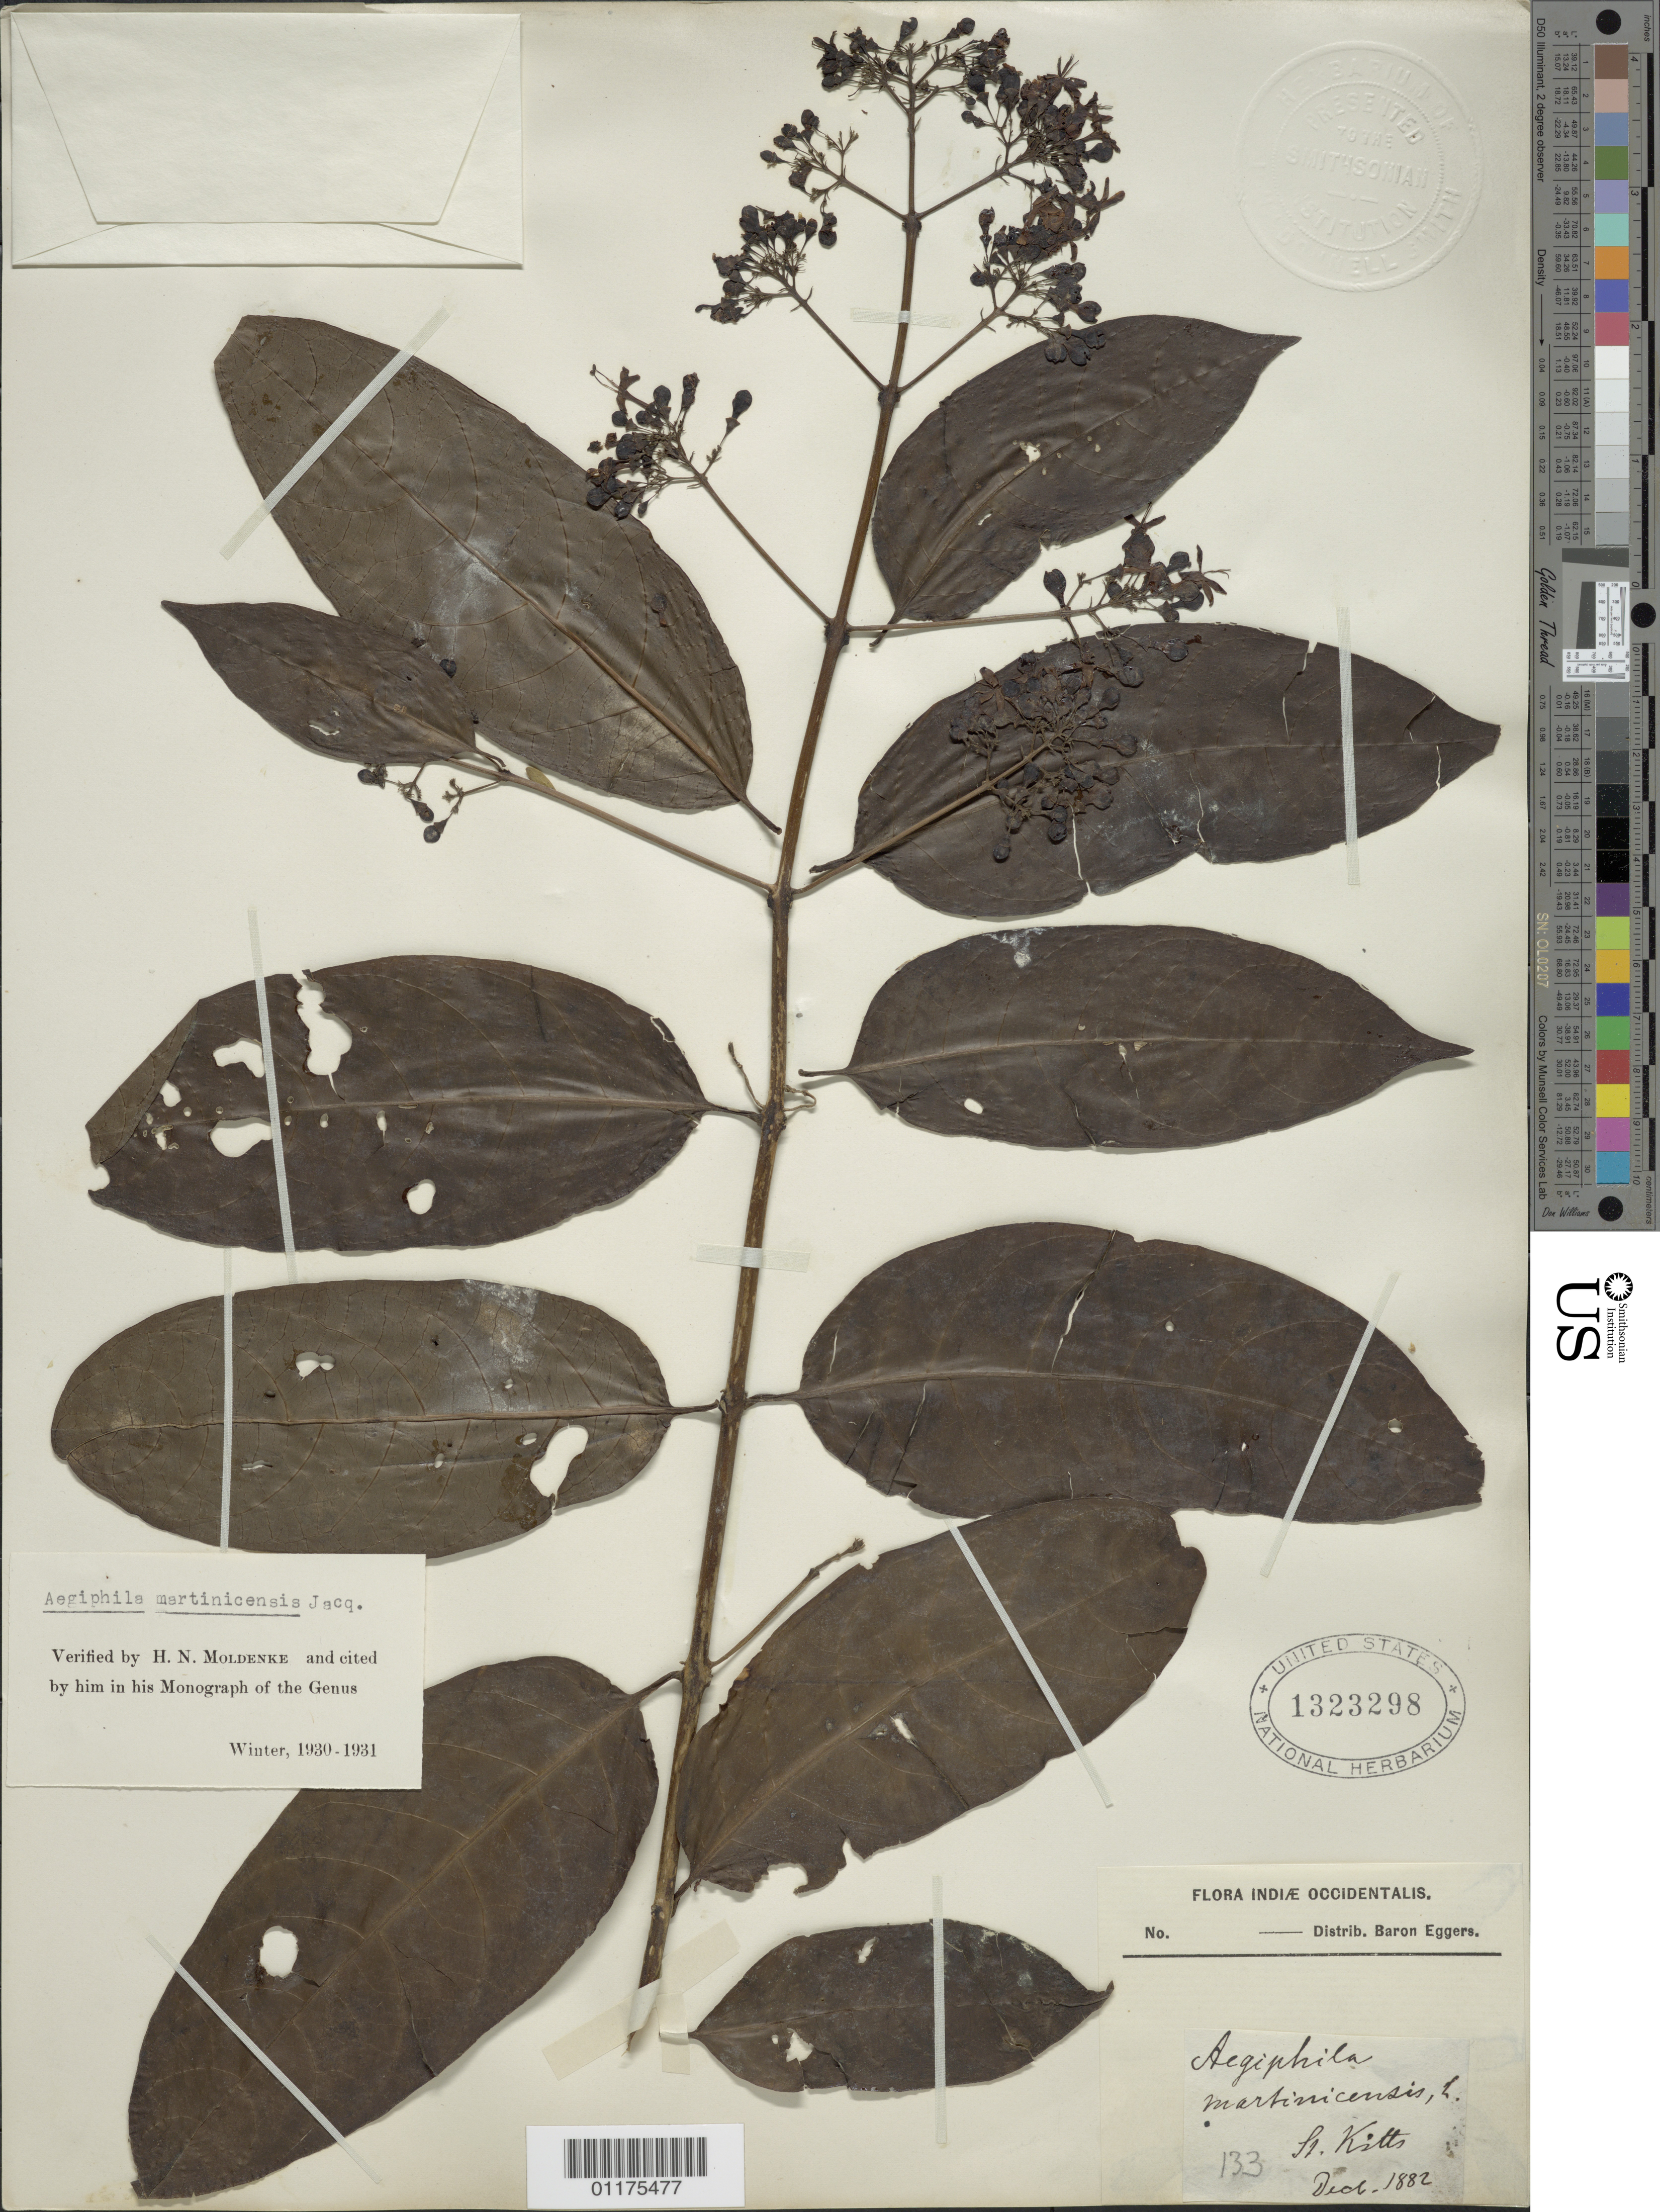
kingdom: Plantae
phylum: Tracheophyta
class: Magnoliopsida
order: Lamiales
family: Lamiaceae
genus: Aegiphila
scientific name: Aegiphila martinicensis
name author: Jacq.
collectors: B. Eggers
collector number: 133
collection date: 1882-12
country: St. Christopher-Nevis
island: St. Christopher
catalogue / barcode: US 1323298